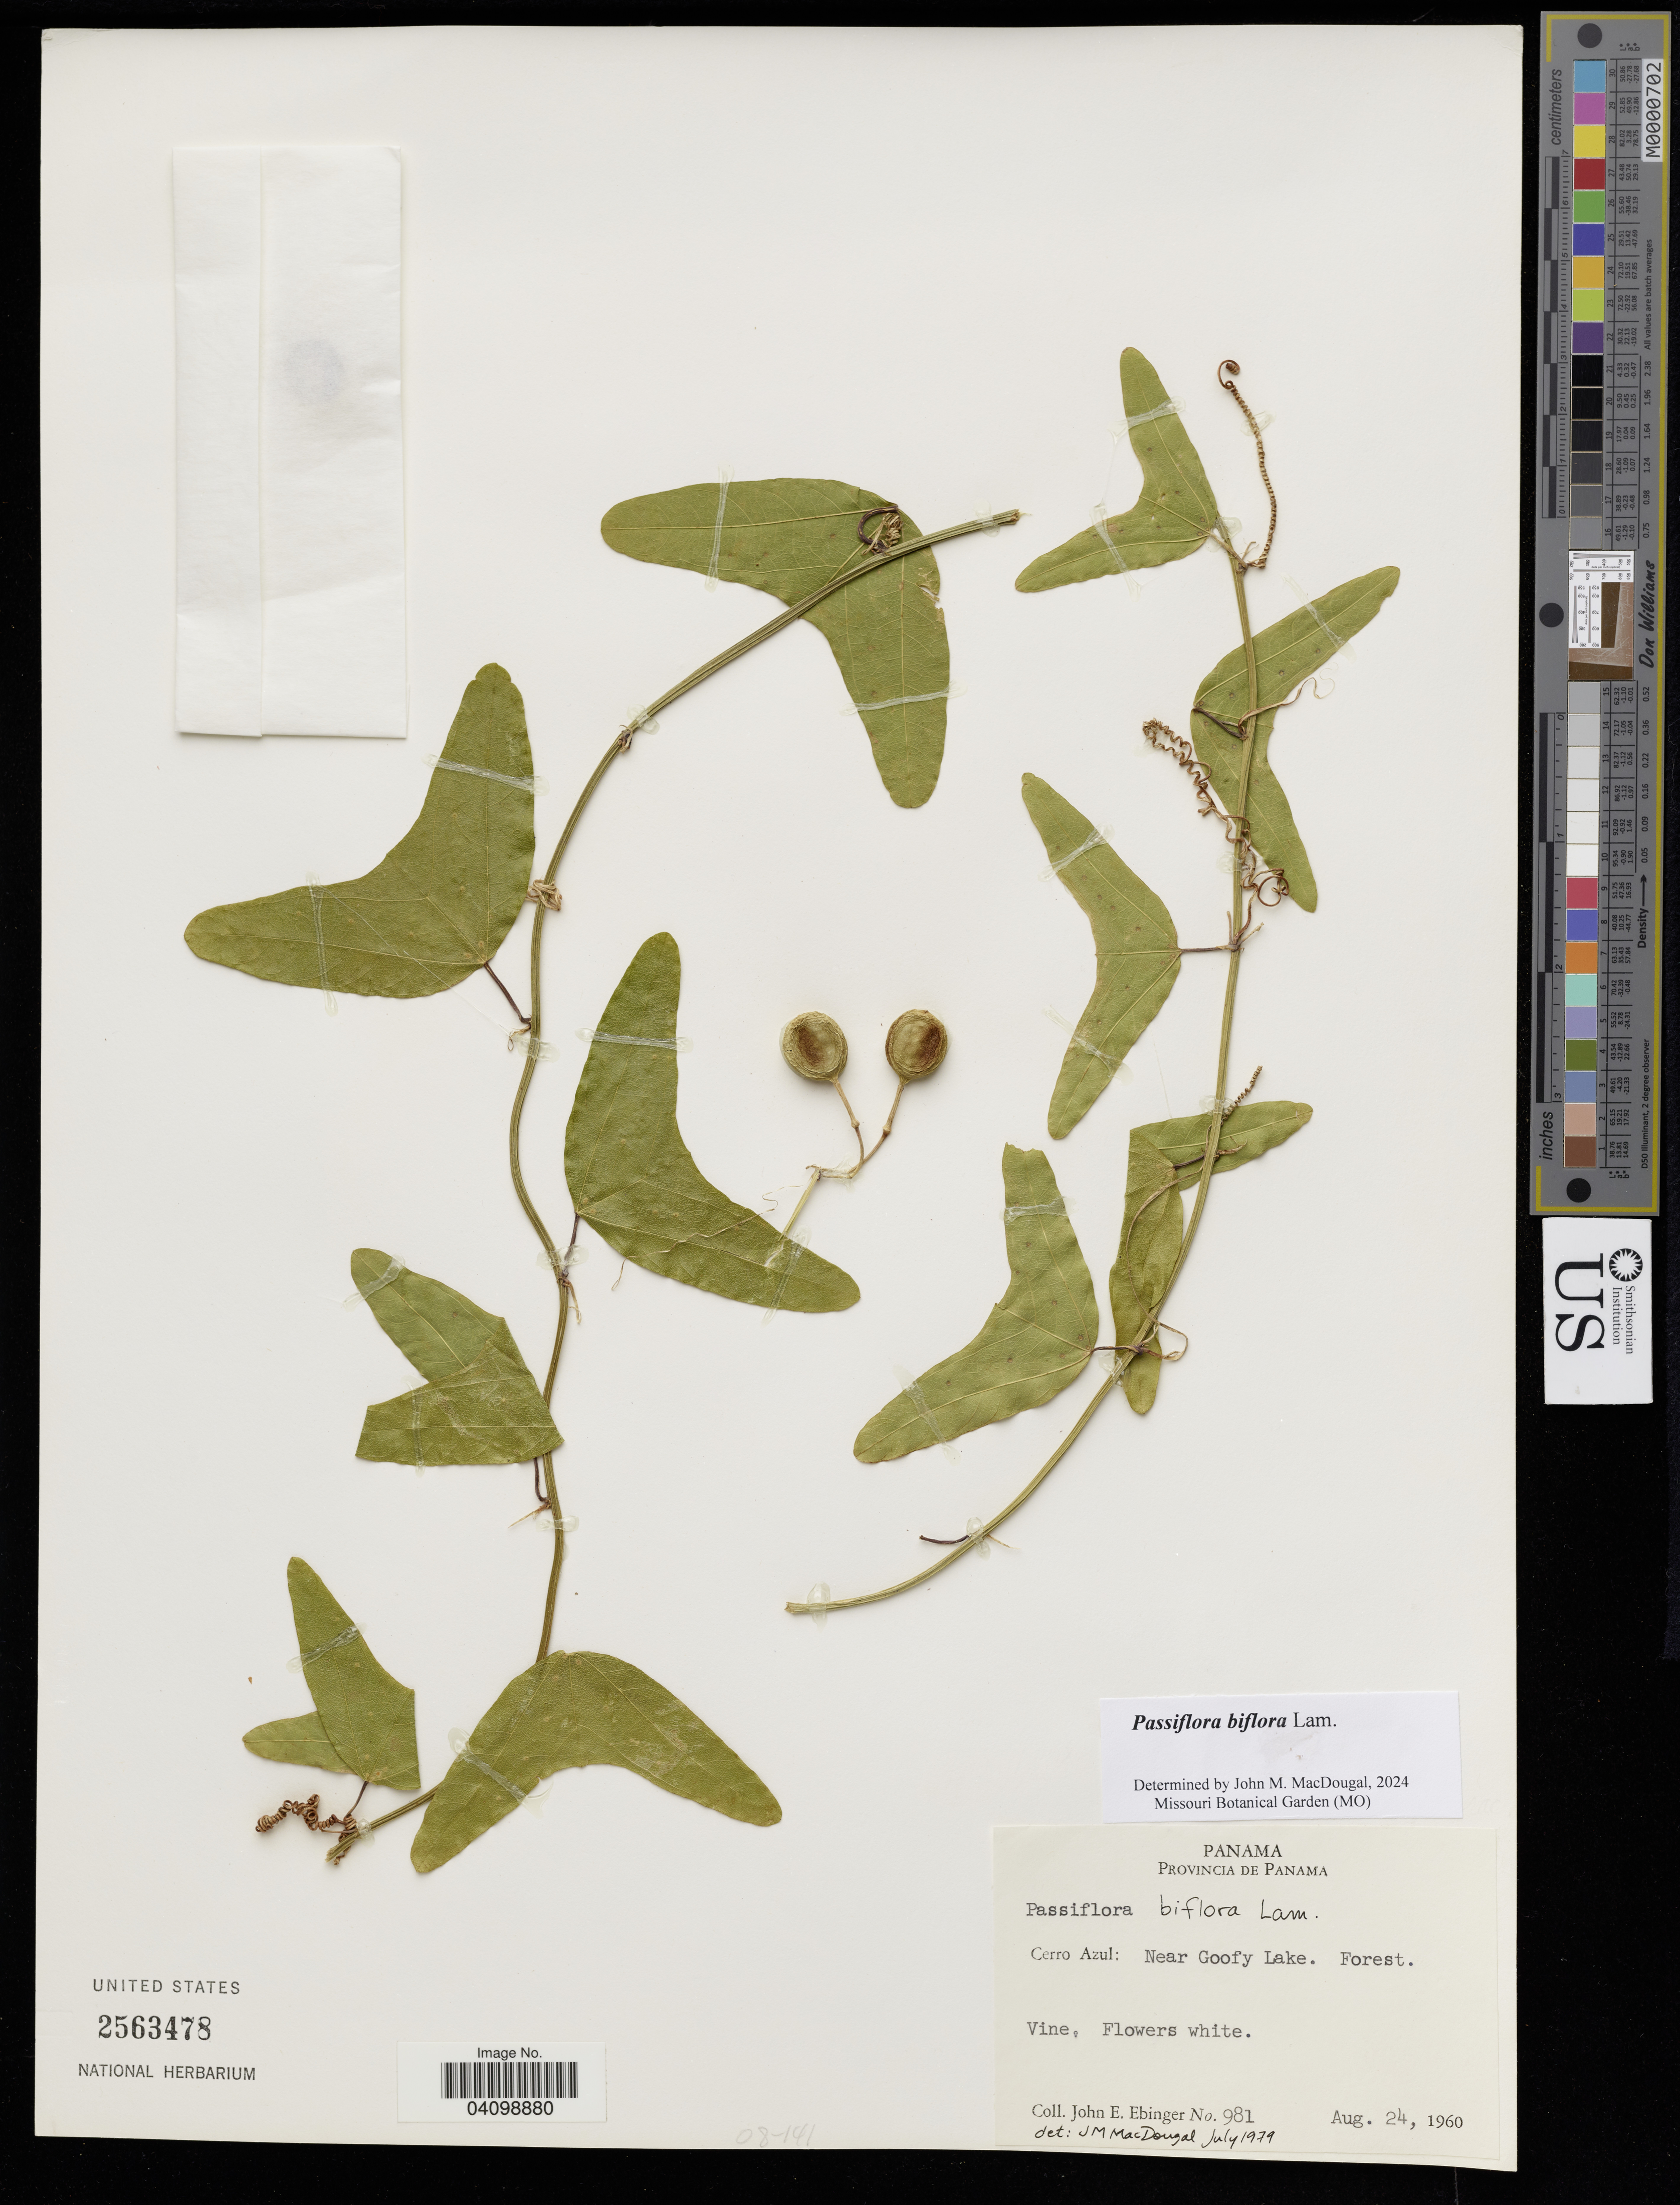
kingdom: Plantae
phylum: Tracheophyta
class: Magnoliopsida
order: Malpighiales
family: Passifloraceae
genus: Passiflora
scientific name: Passiflora biflora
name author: Lam.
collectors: J. Ebinger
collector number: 981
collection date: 1960-08-24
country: Panama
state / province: Panamá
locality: Cerro Azul: Near Goofy Lake.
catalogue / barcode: US 2563478